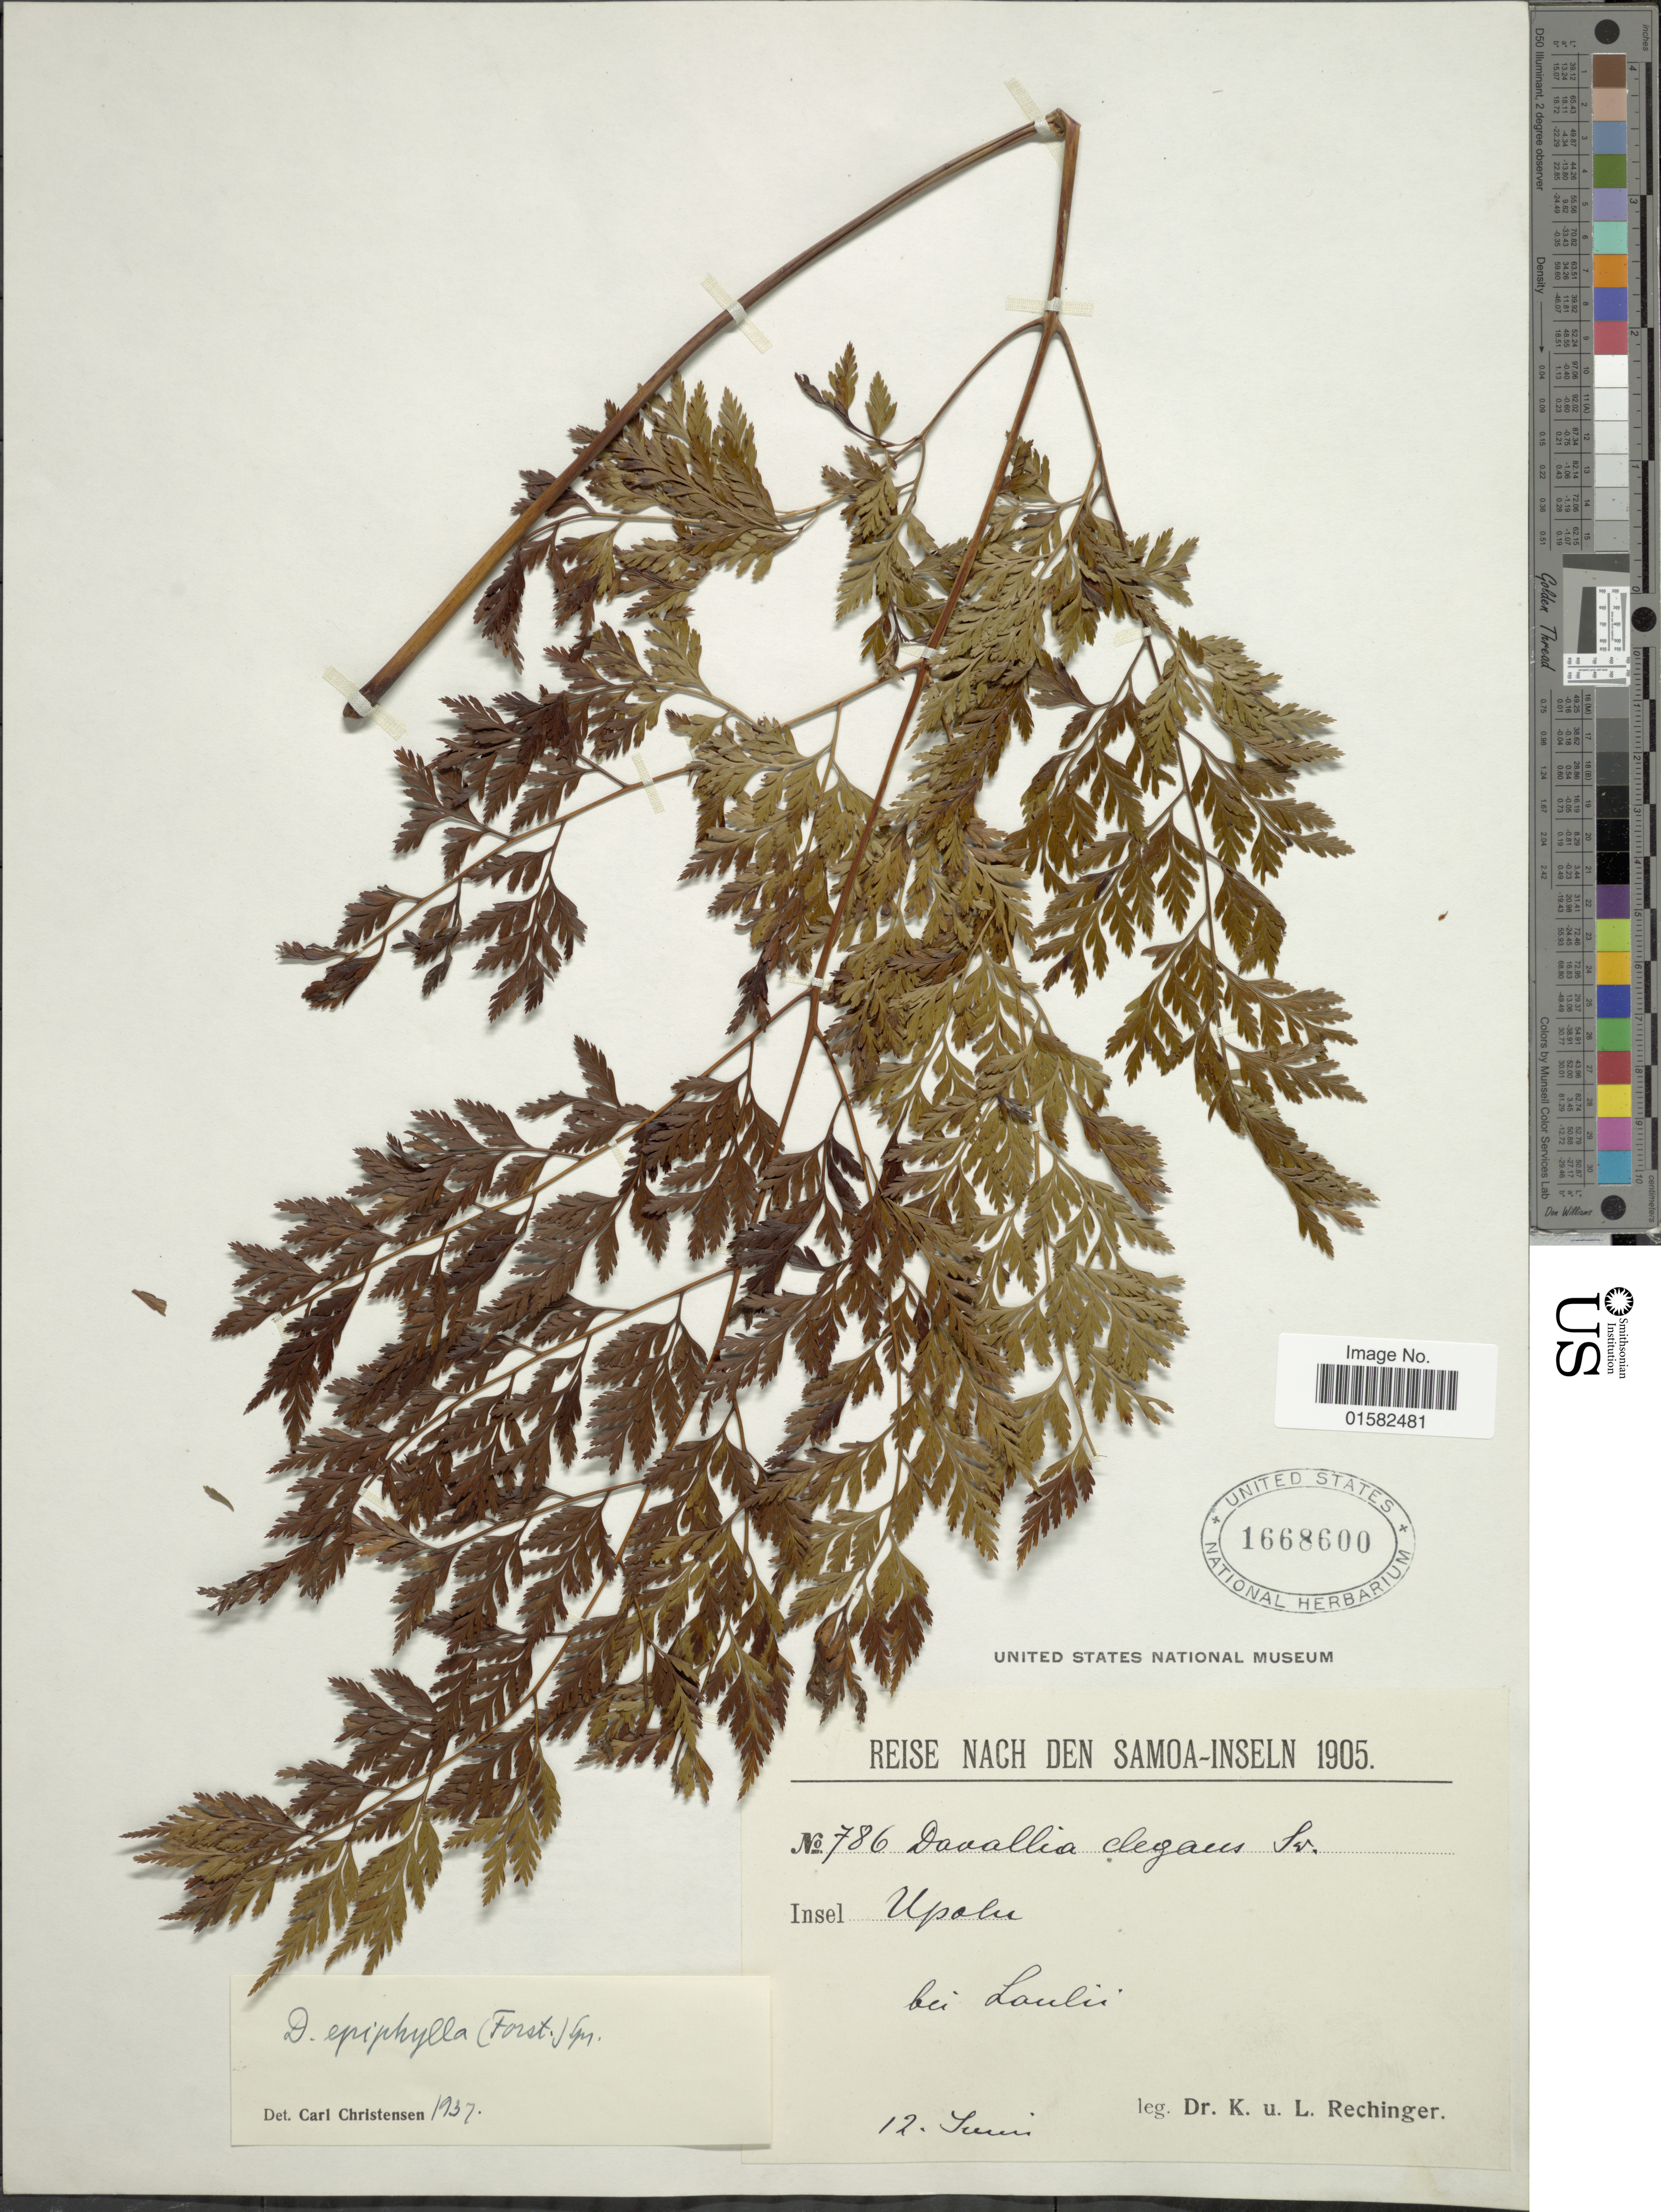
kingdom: Plantae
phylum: Tracheophyta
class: Polypodiopsida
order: Polypodiales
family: Davalliaceae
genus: Wibelia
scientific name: Wibelia denticulata var. elata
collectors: K. Rechinger & L. Rechinger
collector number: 786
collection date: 1905-06-12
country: Samoa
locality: Upolu bei Laulii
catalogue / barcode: US 1668600